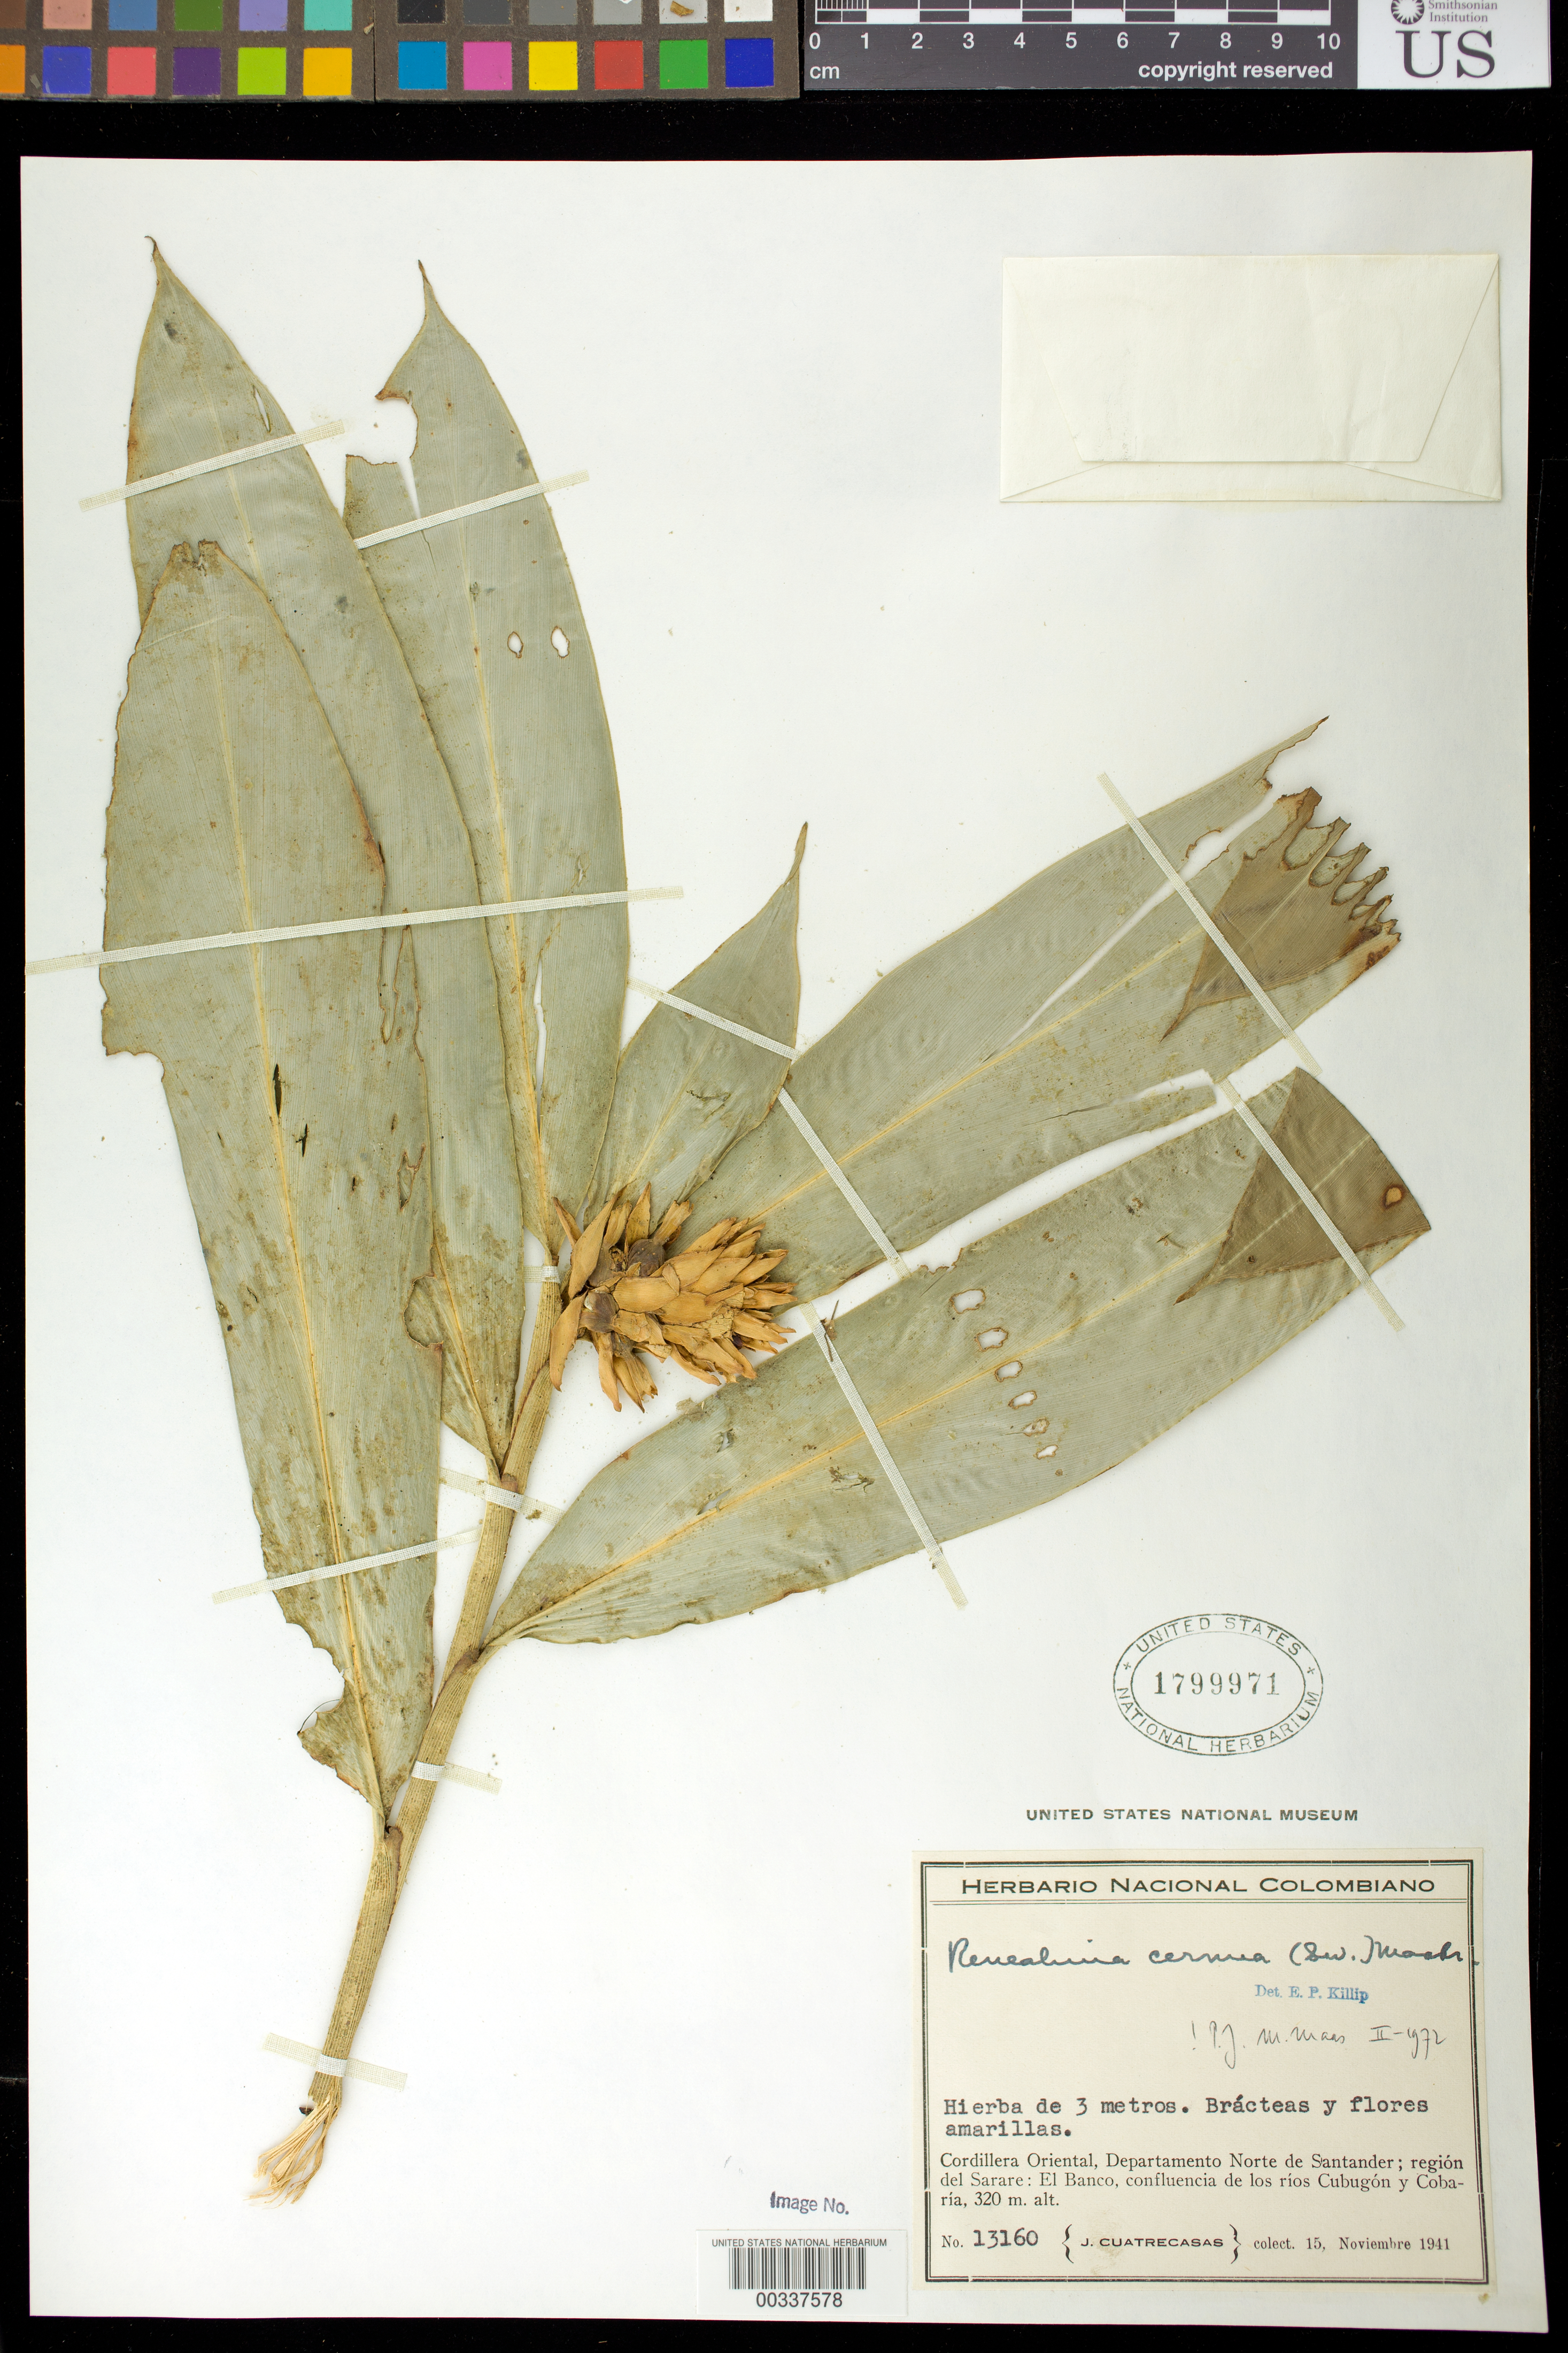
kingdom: Plantae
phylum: Tracheophyta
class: Liliopsida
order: Zingiberales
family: Zingiberaceae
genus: Renealmia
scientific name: Renealmia cernua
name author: (Sw. ex Roem. & Schult.) J.F. Macbr.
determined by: Maas, Paul J. M.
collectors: J. Cuatrecasas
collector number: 13160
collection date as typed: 15 Nov 1941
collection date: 1941-11-15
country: Colombia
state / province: Norte de Santander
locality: Cordillera Oriental; region del Sarare; el Banco, confluence of Rios Cubugon and Cobaria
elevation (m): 320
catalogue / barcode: US 1799971